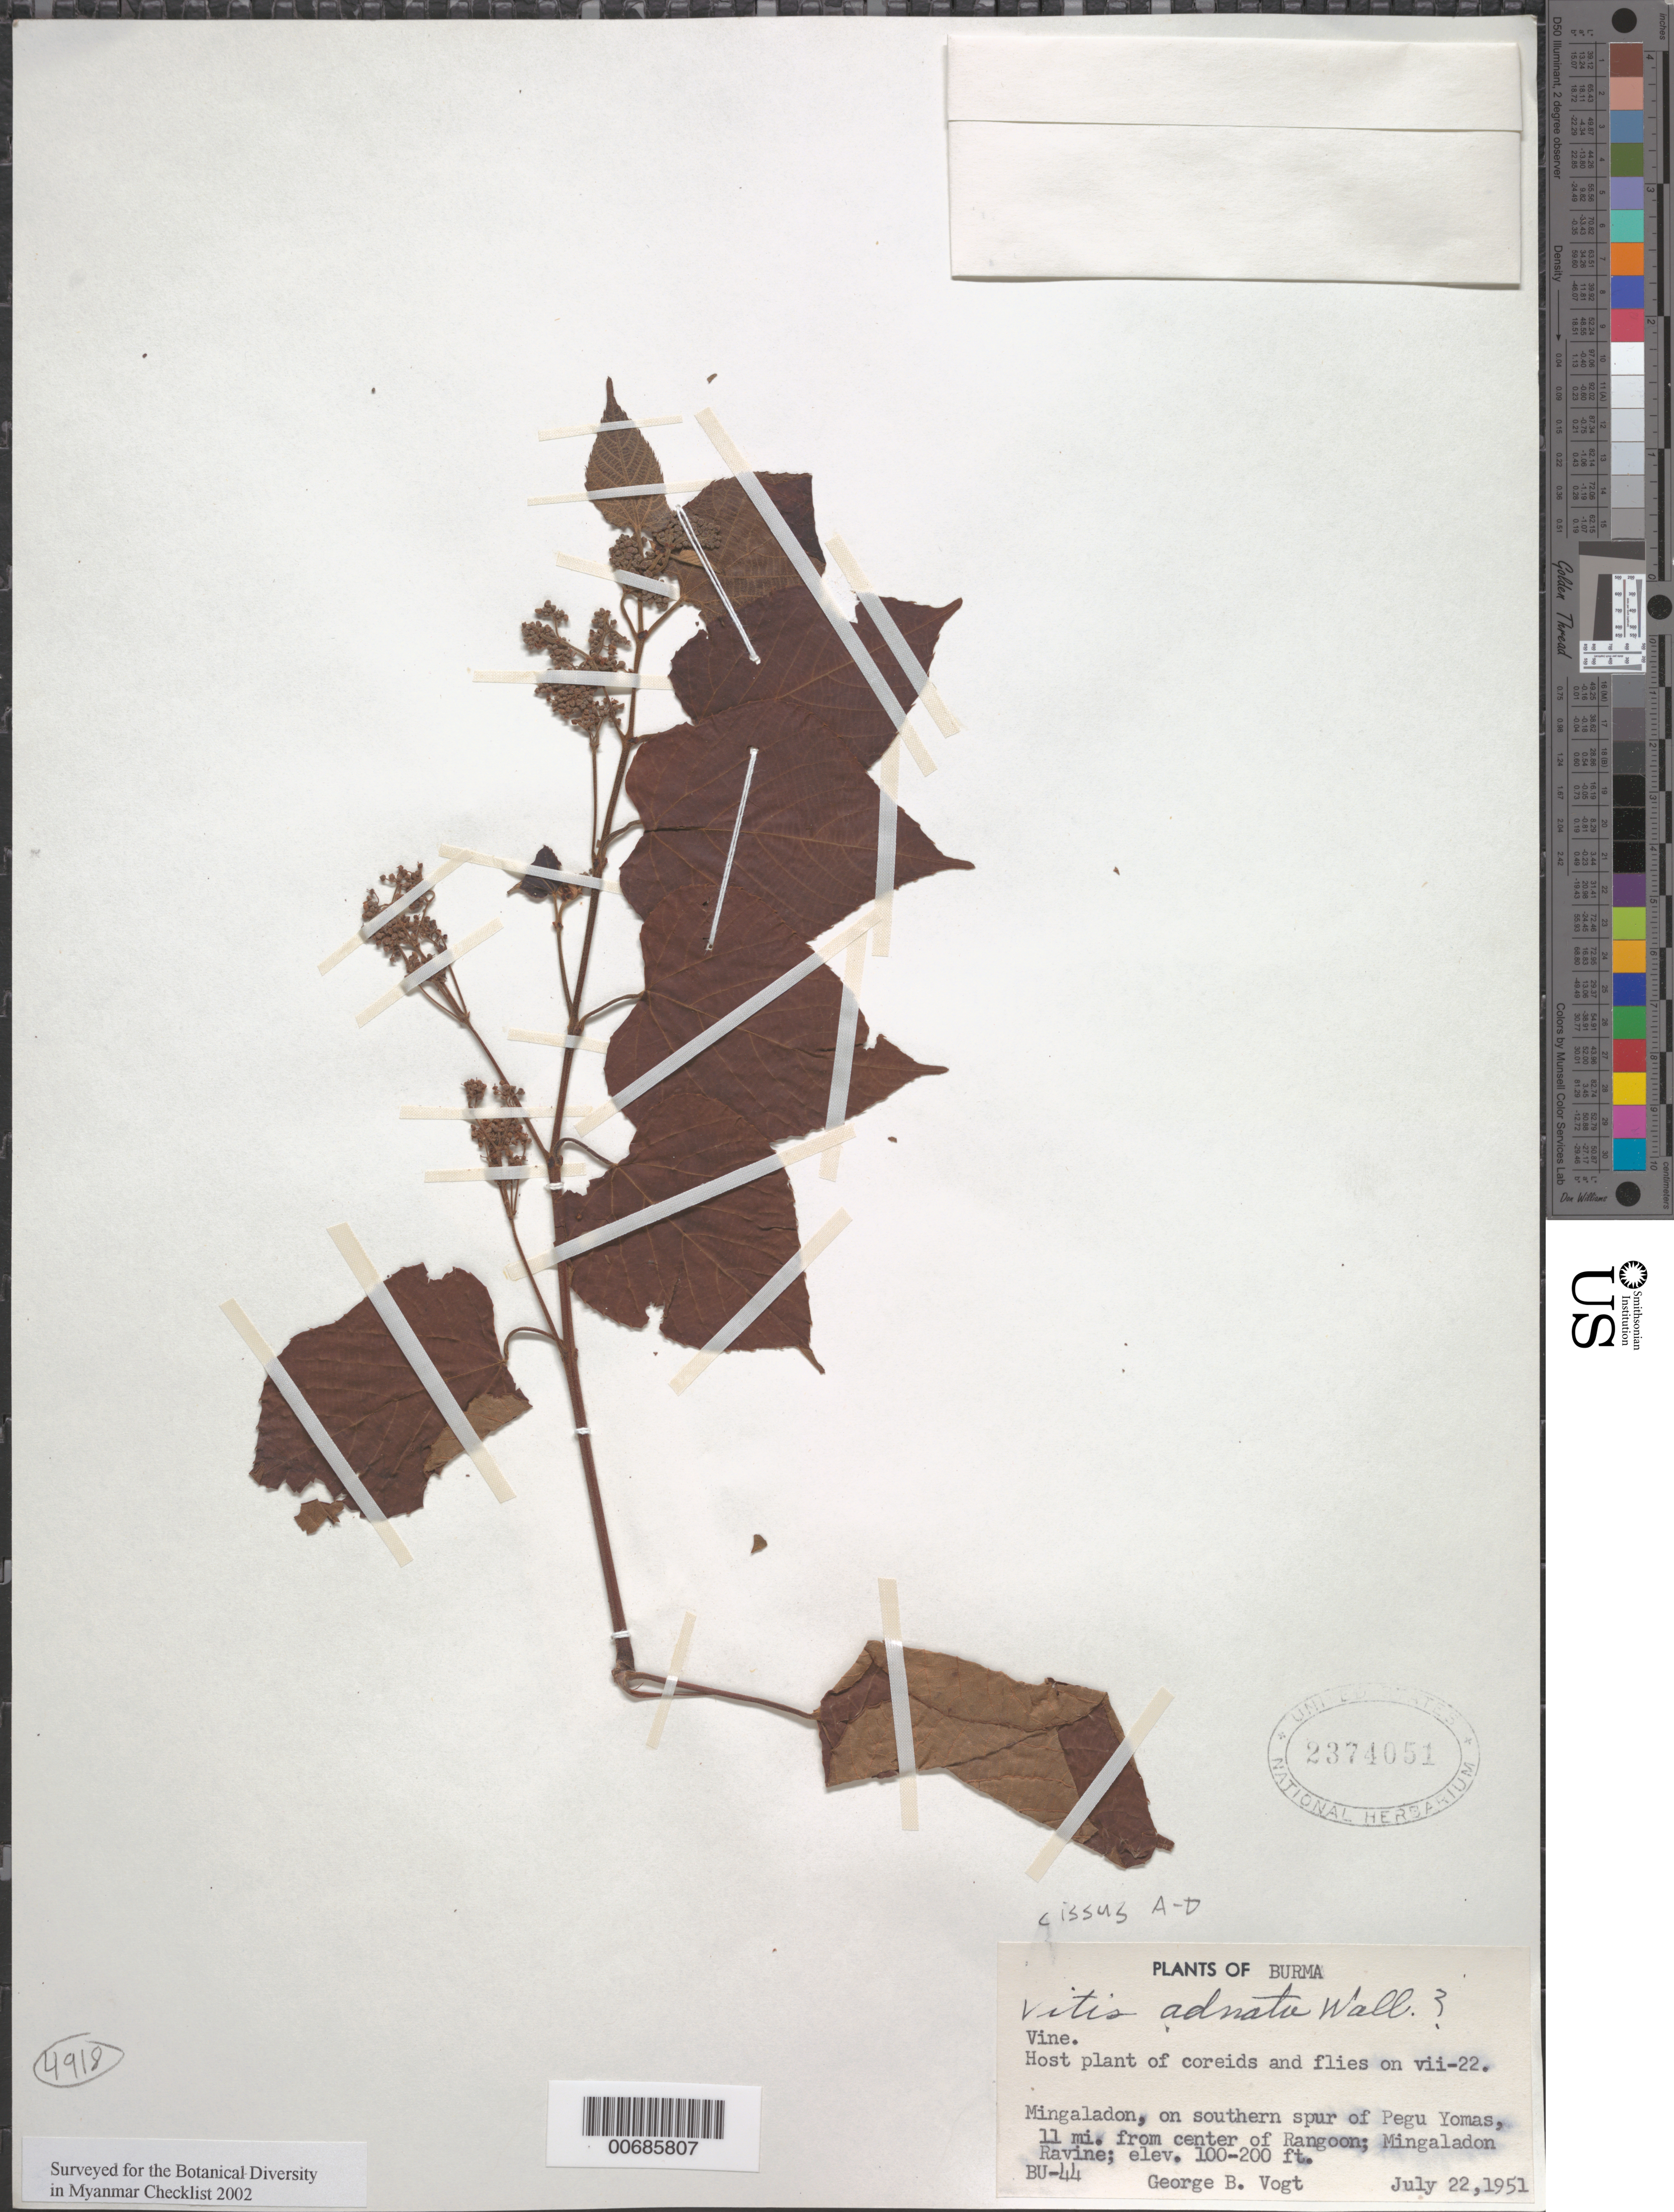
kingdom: Plantae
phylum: Tracheophyta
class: Magnoliopsida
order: Vitales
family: Vitaceae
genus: Cissus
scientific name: Cissus adnata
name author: Roxb.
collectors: G. Vogt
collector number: BU-44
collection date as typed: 22 Jul 1951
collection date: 1951-07-22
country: Myanmar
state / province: Yangon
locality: Rangoon, 11 mi. from, Mingaladon, Mingaladon Ravine, S spur of Pegu Yomas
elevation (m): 30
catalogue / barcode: US 2374051